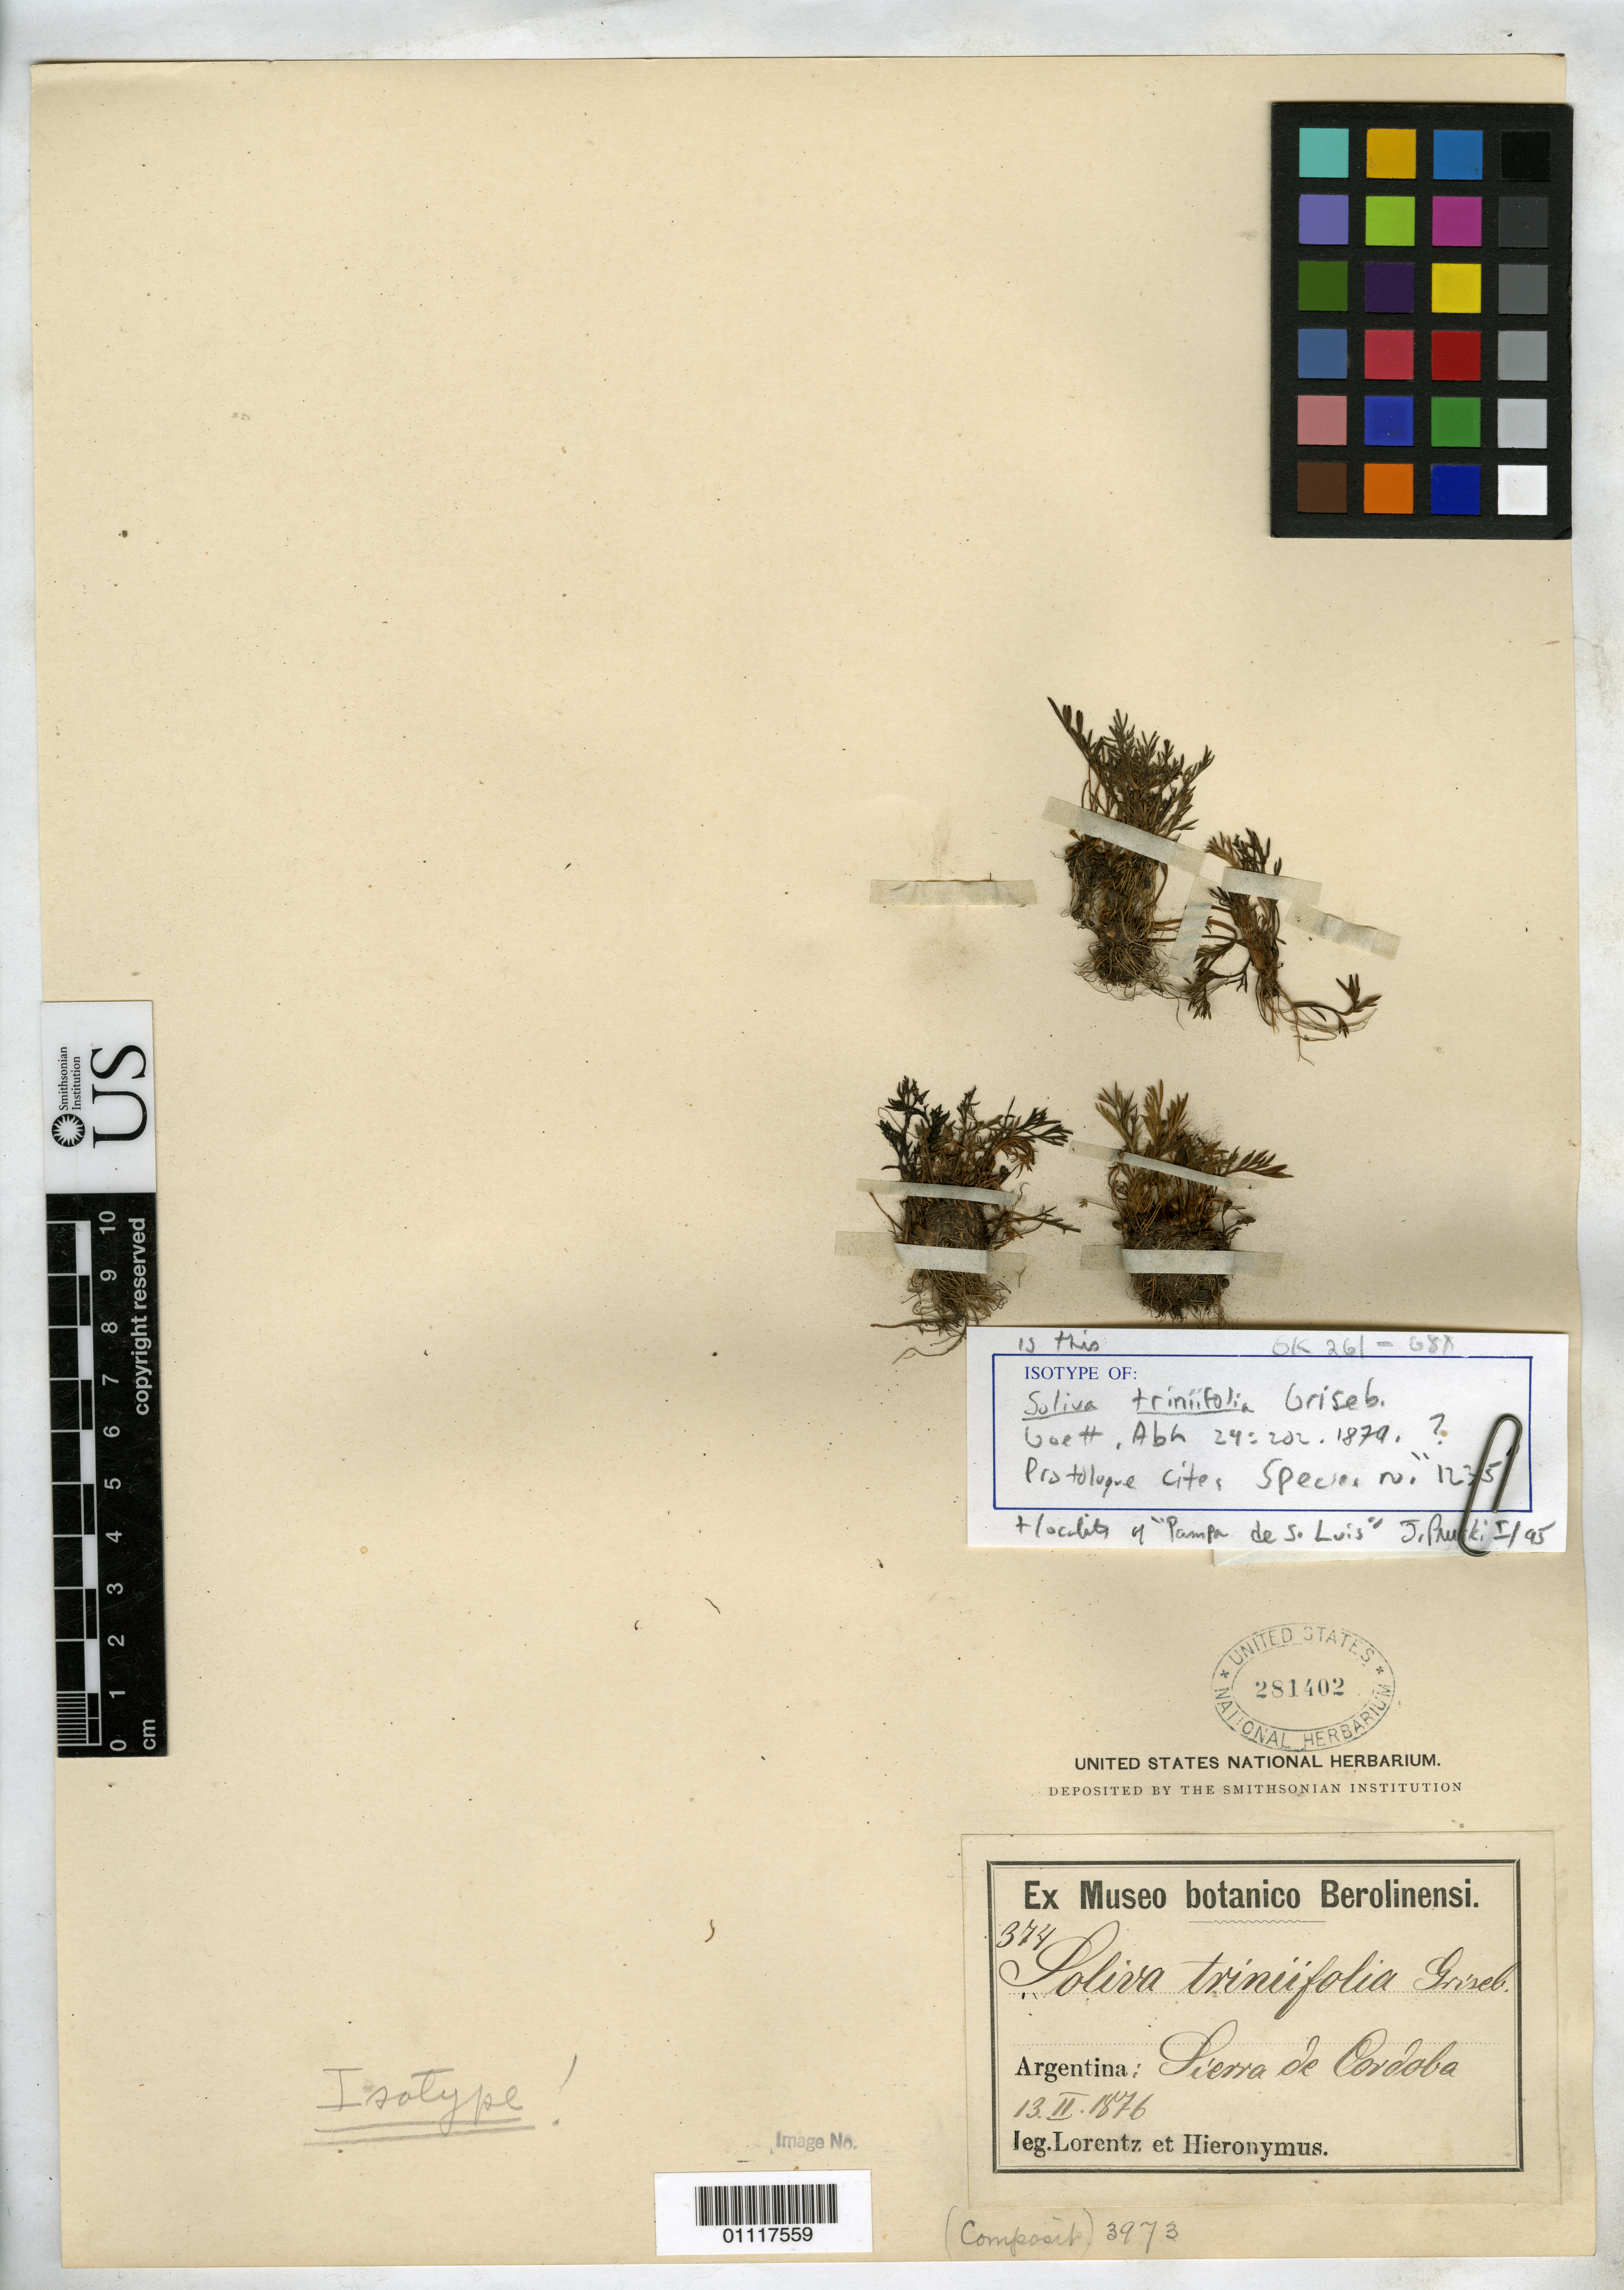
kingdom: Plantae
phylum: Tracheophyta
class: Magnoliopsida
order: Asterales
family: Asteraceae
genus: Soliva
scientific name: Soliva triniifolia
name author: Griseb.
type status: Possible Type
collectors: P. G. Lorentz & G. H. Hieronymus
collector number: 374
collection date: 1876-02-13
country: Argentina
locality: Sierra de Cordoba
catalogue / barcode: US 281402